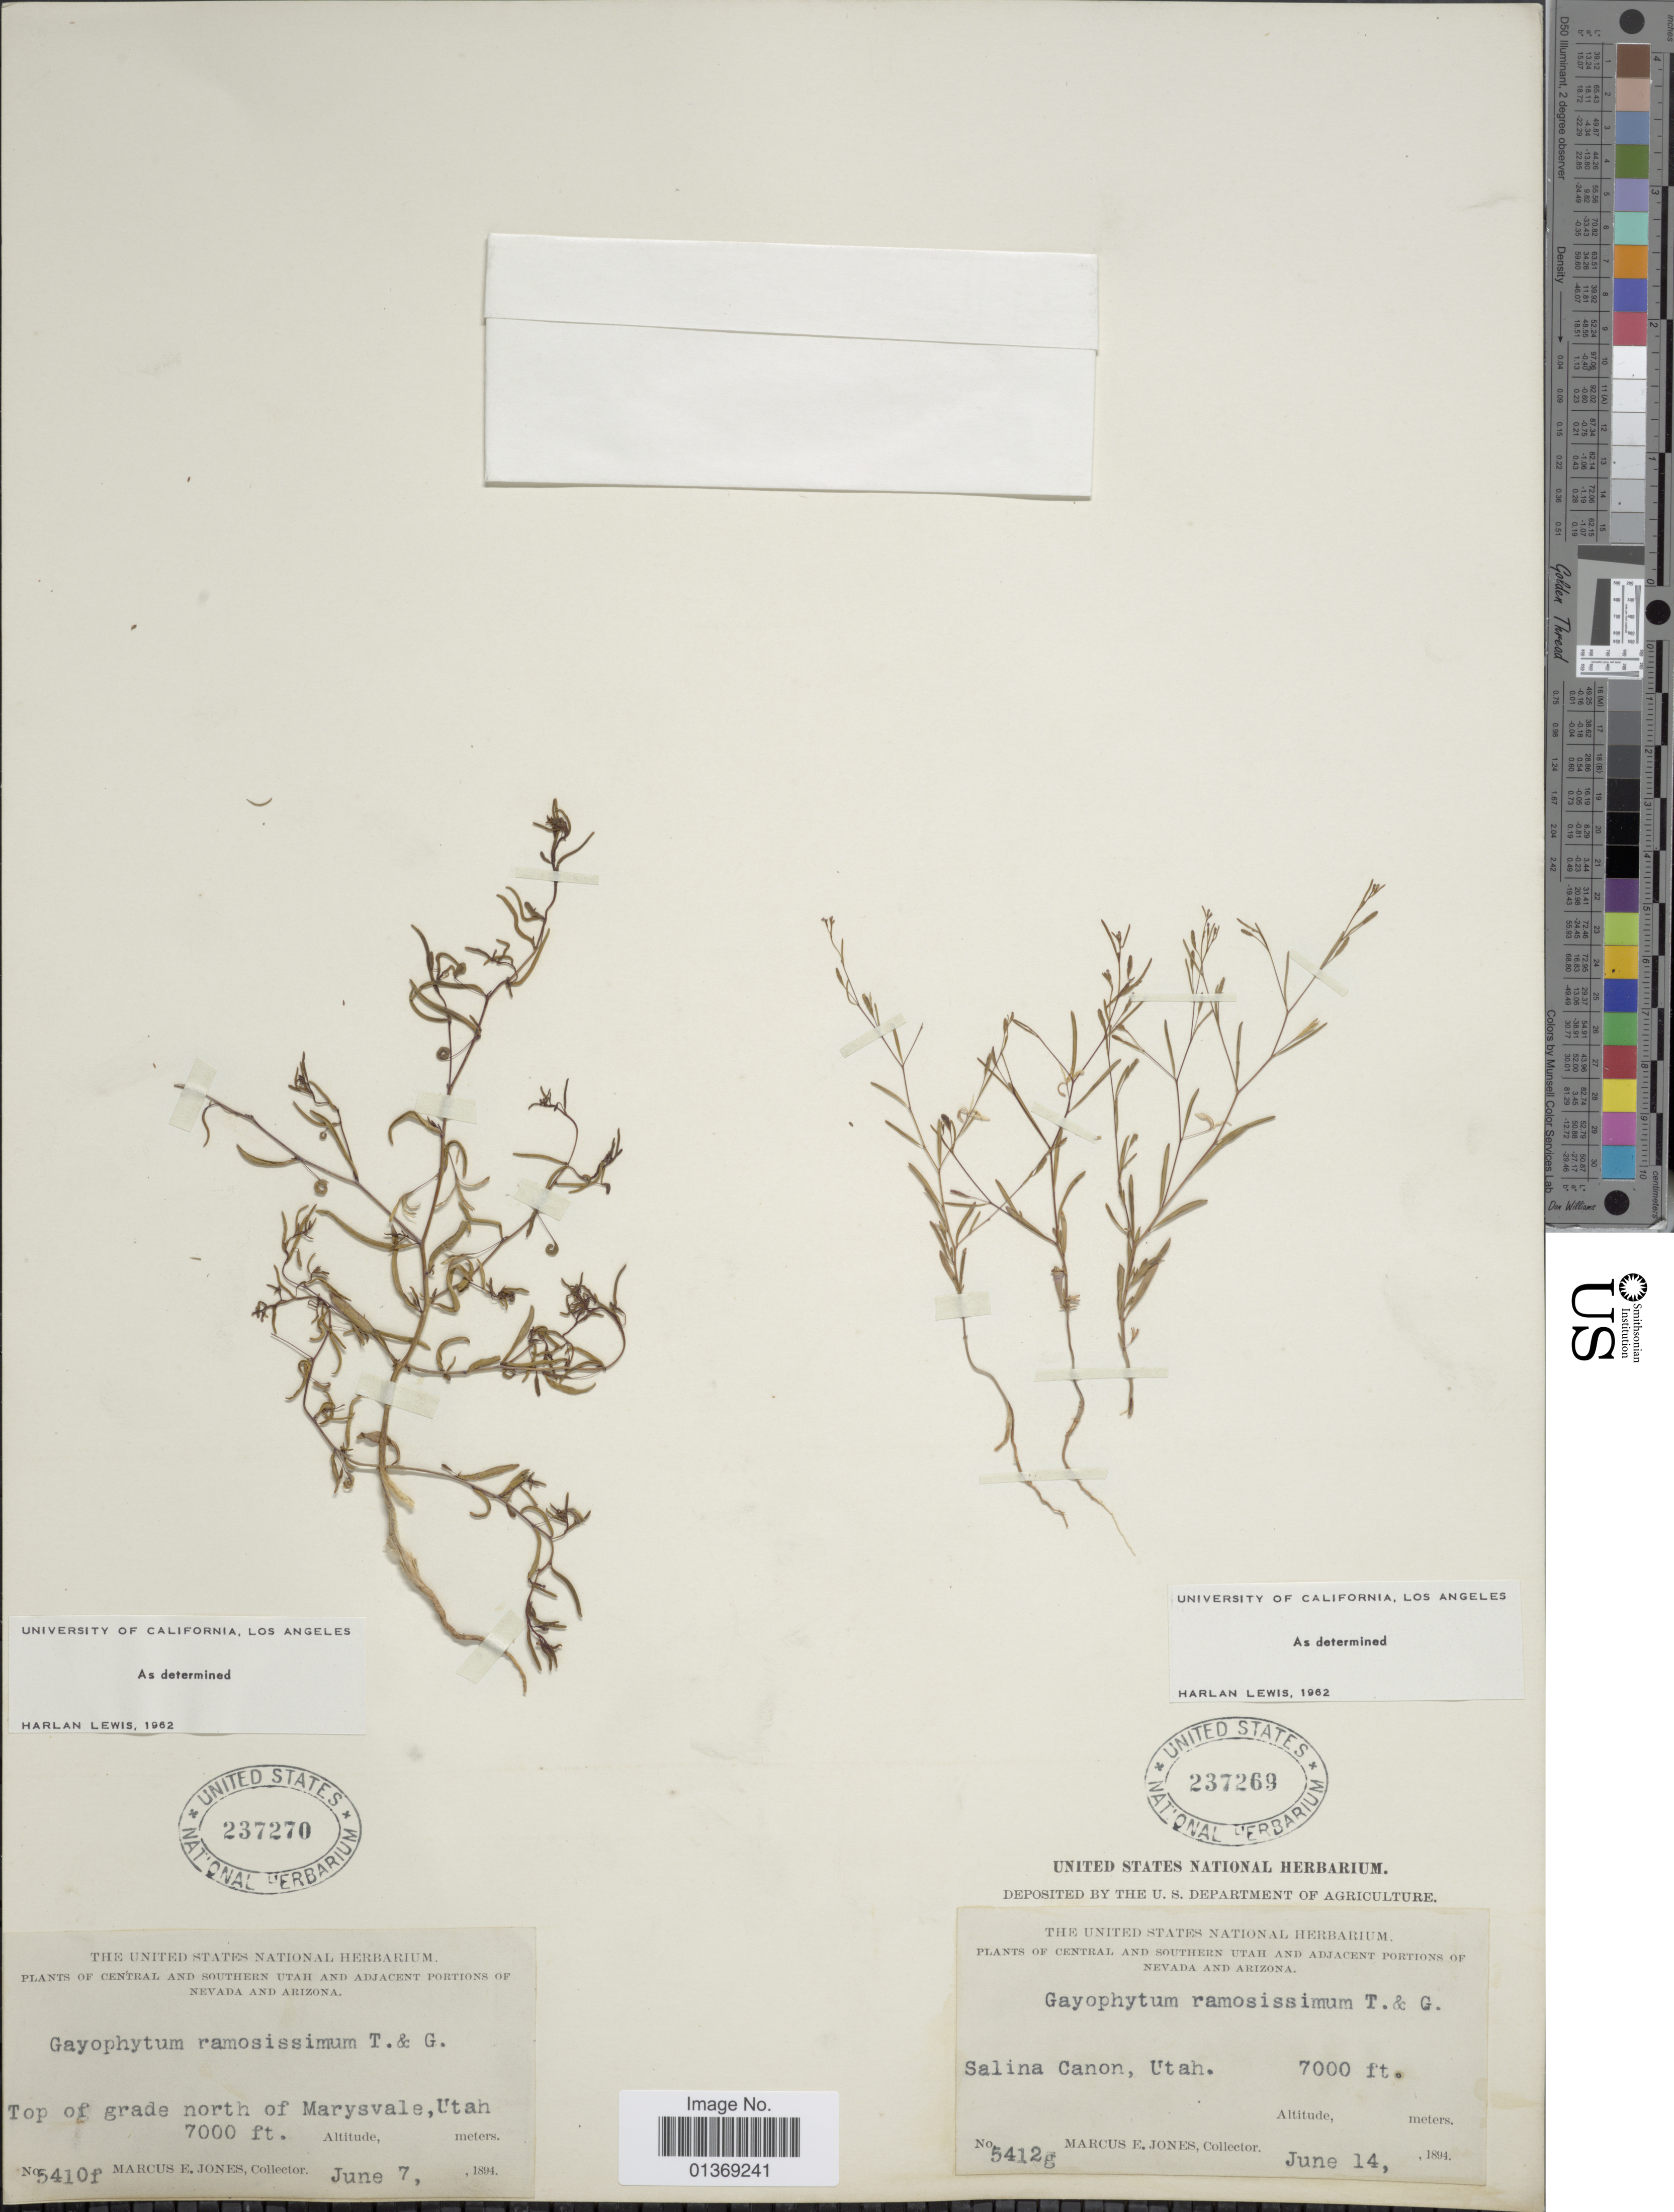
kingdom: Plantae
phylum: Tracheophyta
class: Magnoliopsida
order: Myrtales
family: Onagraceae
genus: Gayophytum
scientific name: Gayophytum ramosissimum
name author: Torr. & A. Gray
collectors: M. E. Jones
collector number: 5412g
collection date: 1894-06-14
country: United States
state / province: Utah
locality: Central and Southern Utah and Adjacent Portions of Nevada and Arizona, Salina Canon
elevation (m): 2134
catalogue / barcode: US 237269